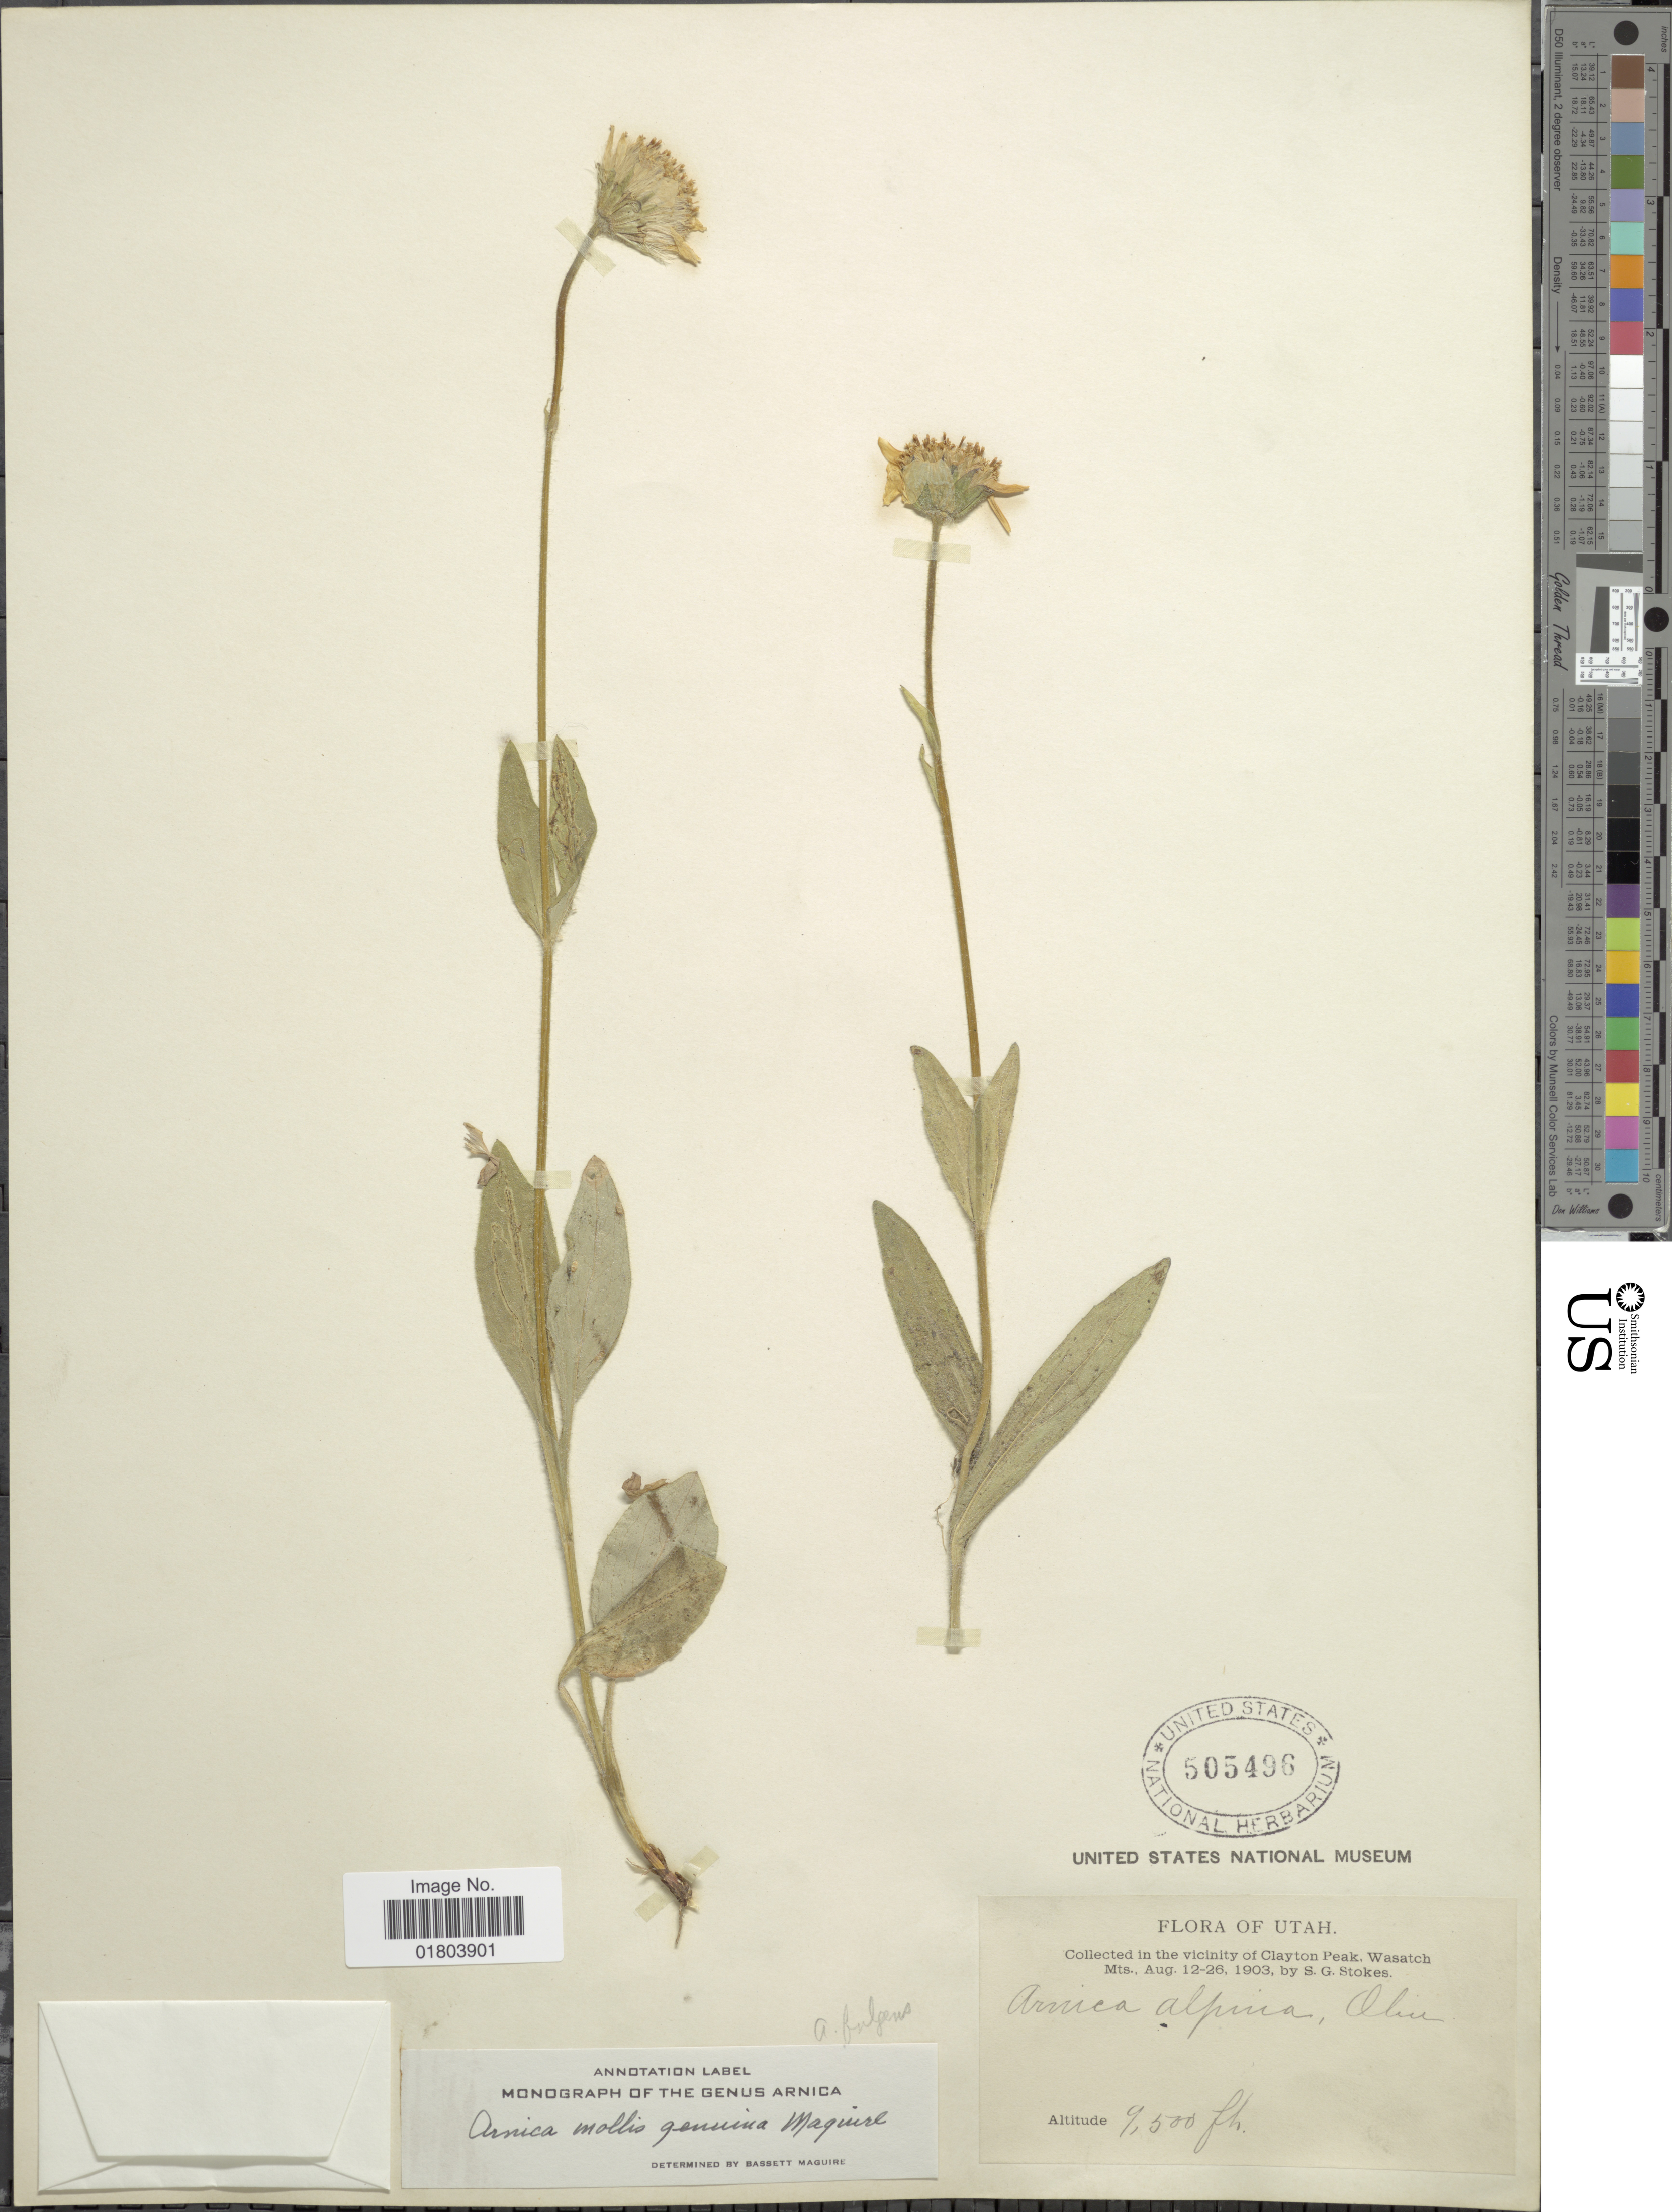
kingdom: Plantae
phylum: Tracheophyta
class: Magnoliopsida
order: Asterales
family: Asteraceae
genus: Arnica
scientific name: Arnica mollis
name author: Hook.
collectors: S. G. Stokes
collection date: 1903-08-12/1903-08-26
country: United States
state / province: Utah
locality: In the vicinity of Clayton Peak, Wasatch Mts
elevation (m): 2896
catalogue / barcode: US 505496